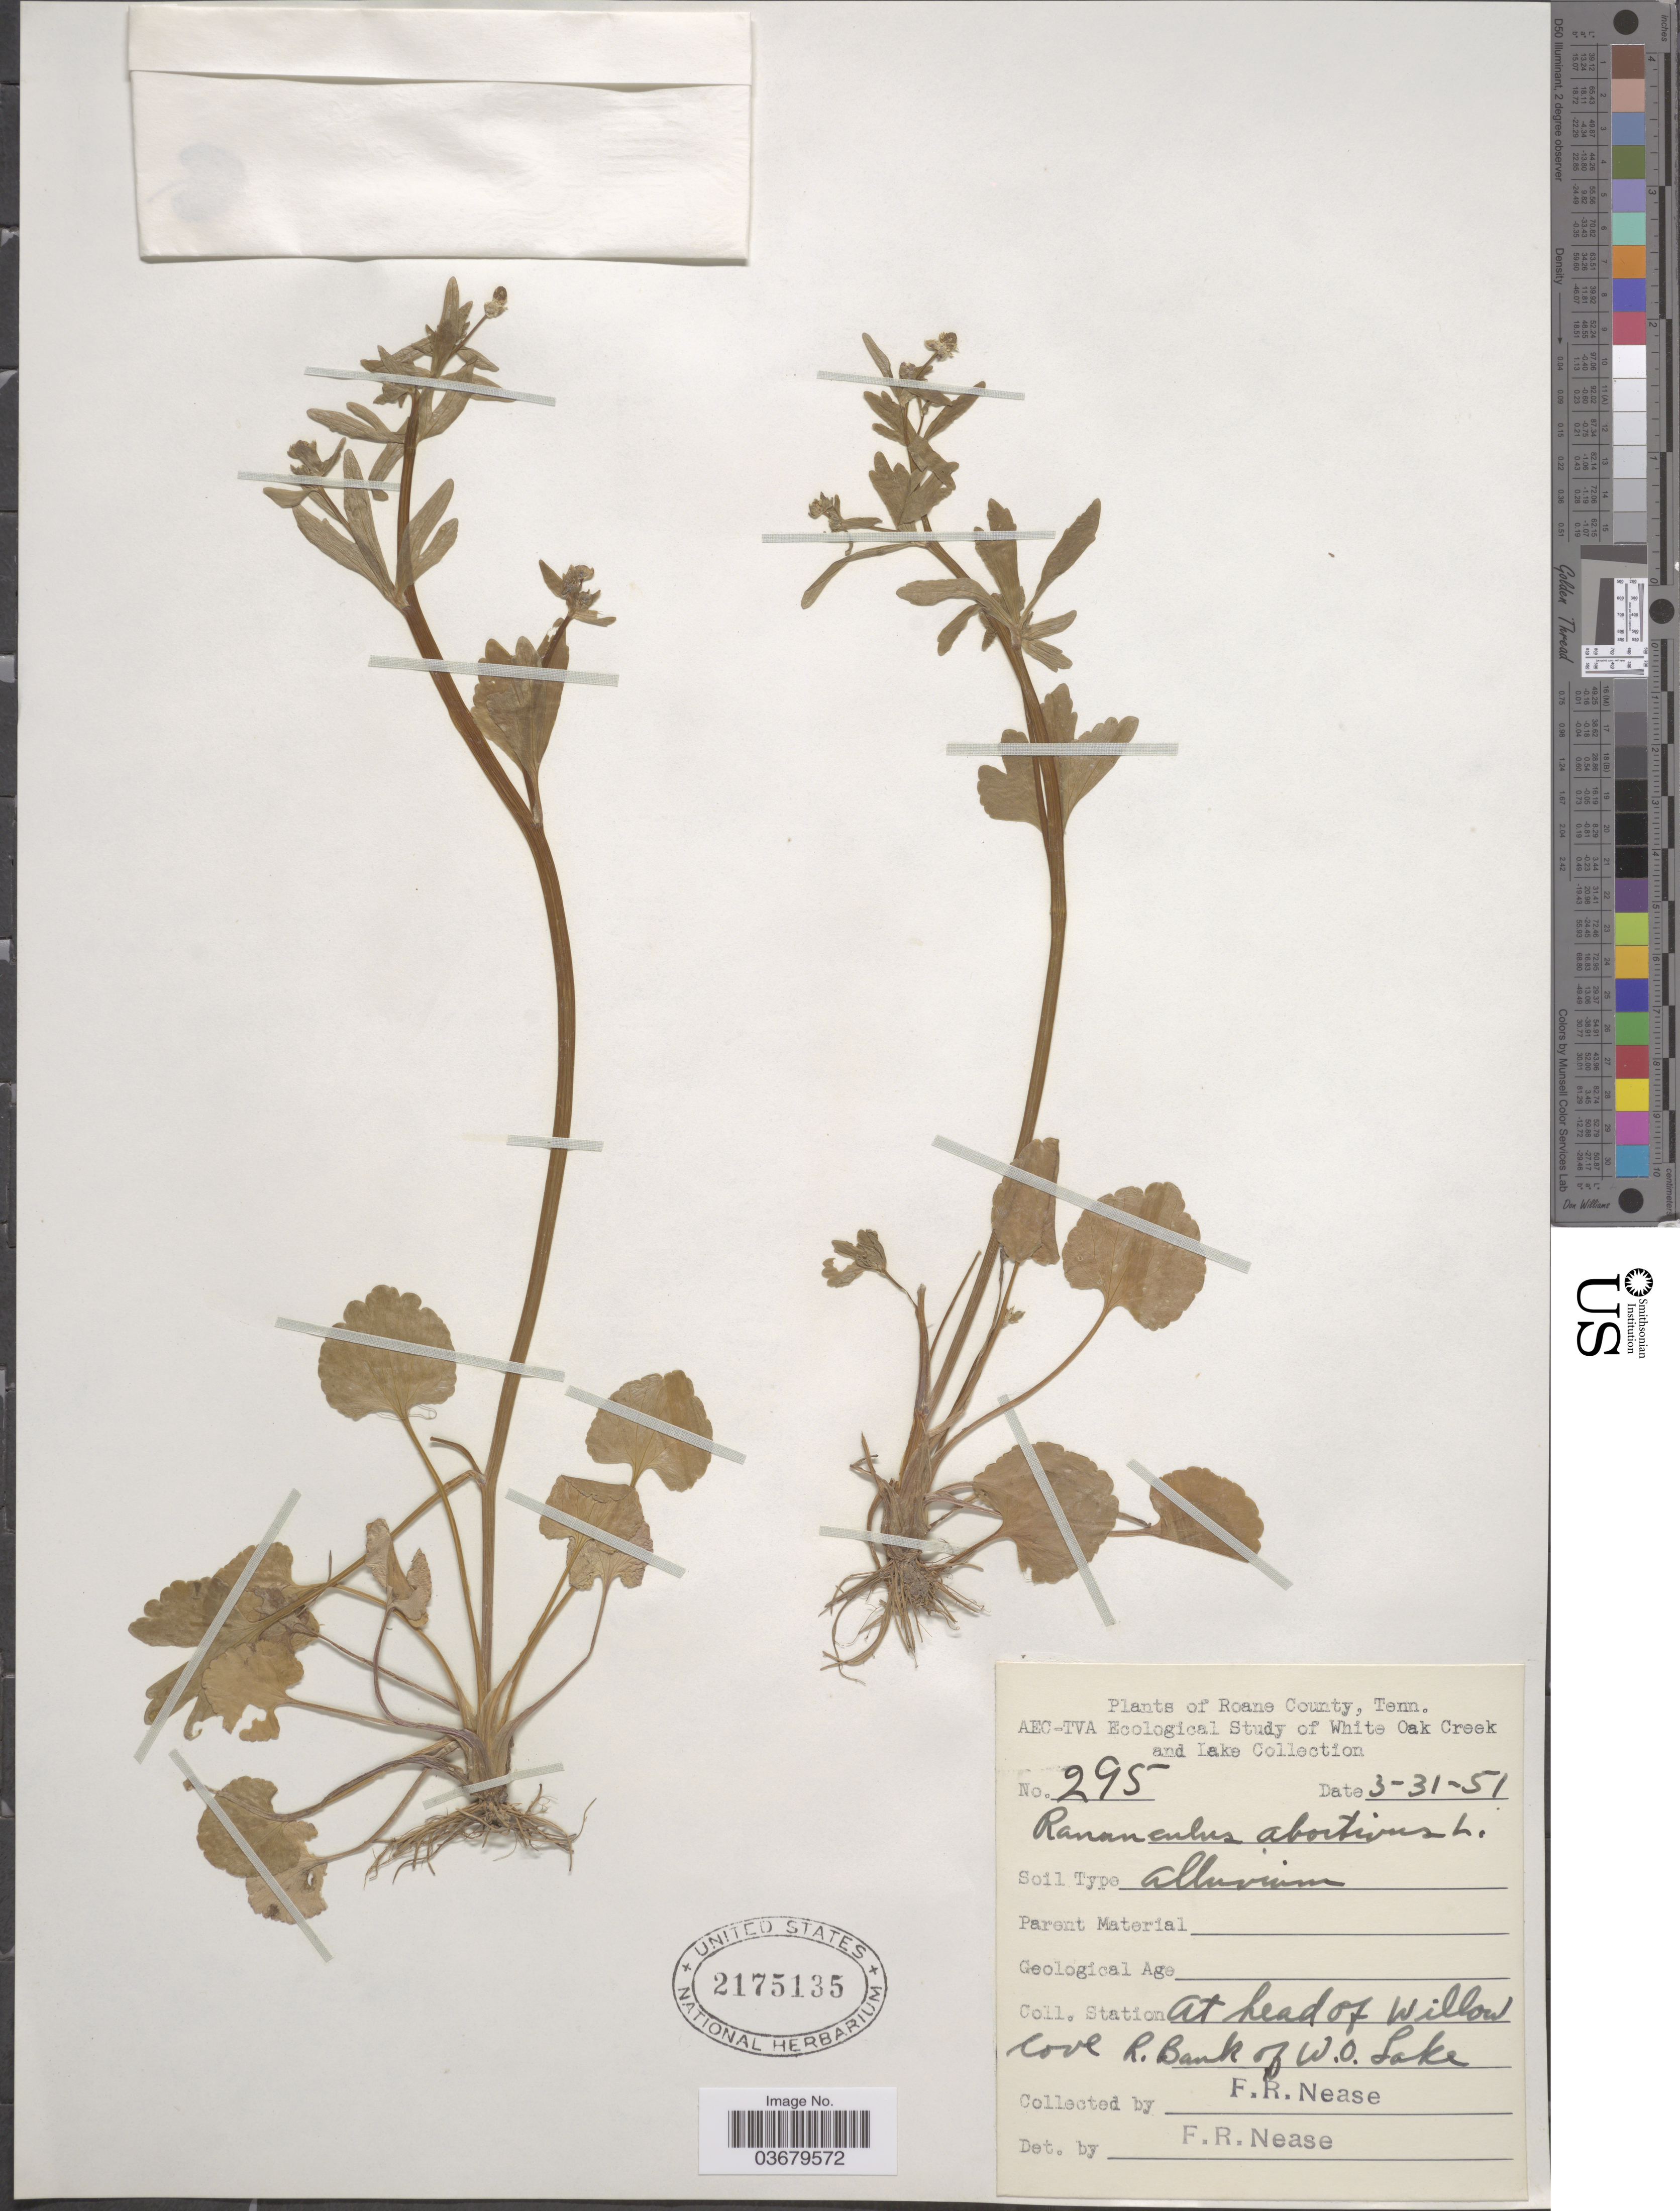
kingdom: Plantae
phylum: Tracheophyta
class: Magnoliopsida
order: Ranunculales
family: Ranunculaceae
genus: Ranunculus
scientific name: Ranunculus abortivus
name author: L.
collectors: F. Nease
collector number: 295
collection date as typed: Transcribed d/m/y: 31/3/51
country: United States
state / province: Tennessee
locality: Roane County. White Oak Creek and Lake. Station At head of Willow Cove R. bank of W.O. Lake.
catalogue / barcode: US 2175135